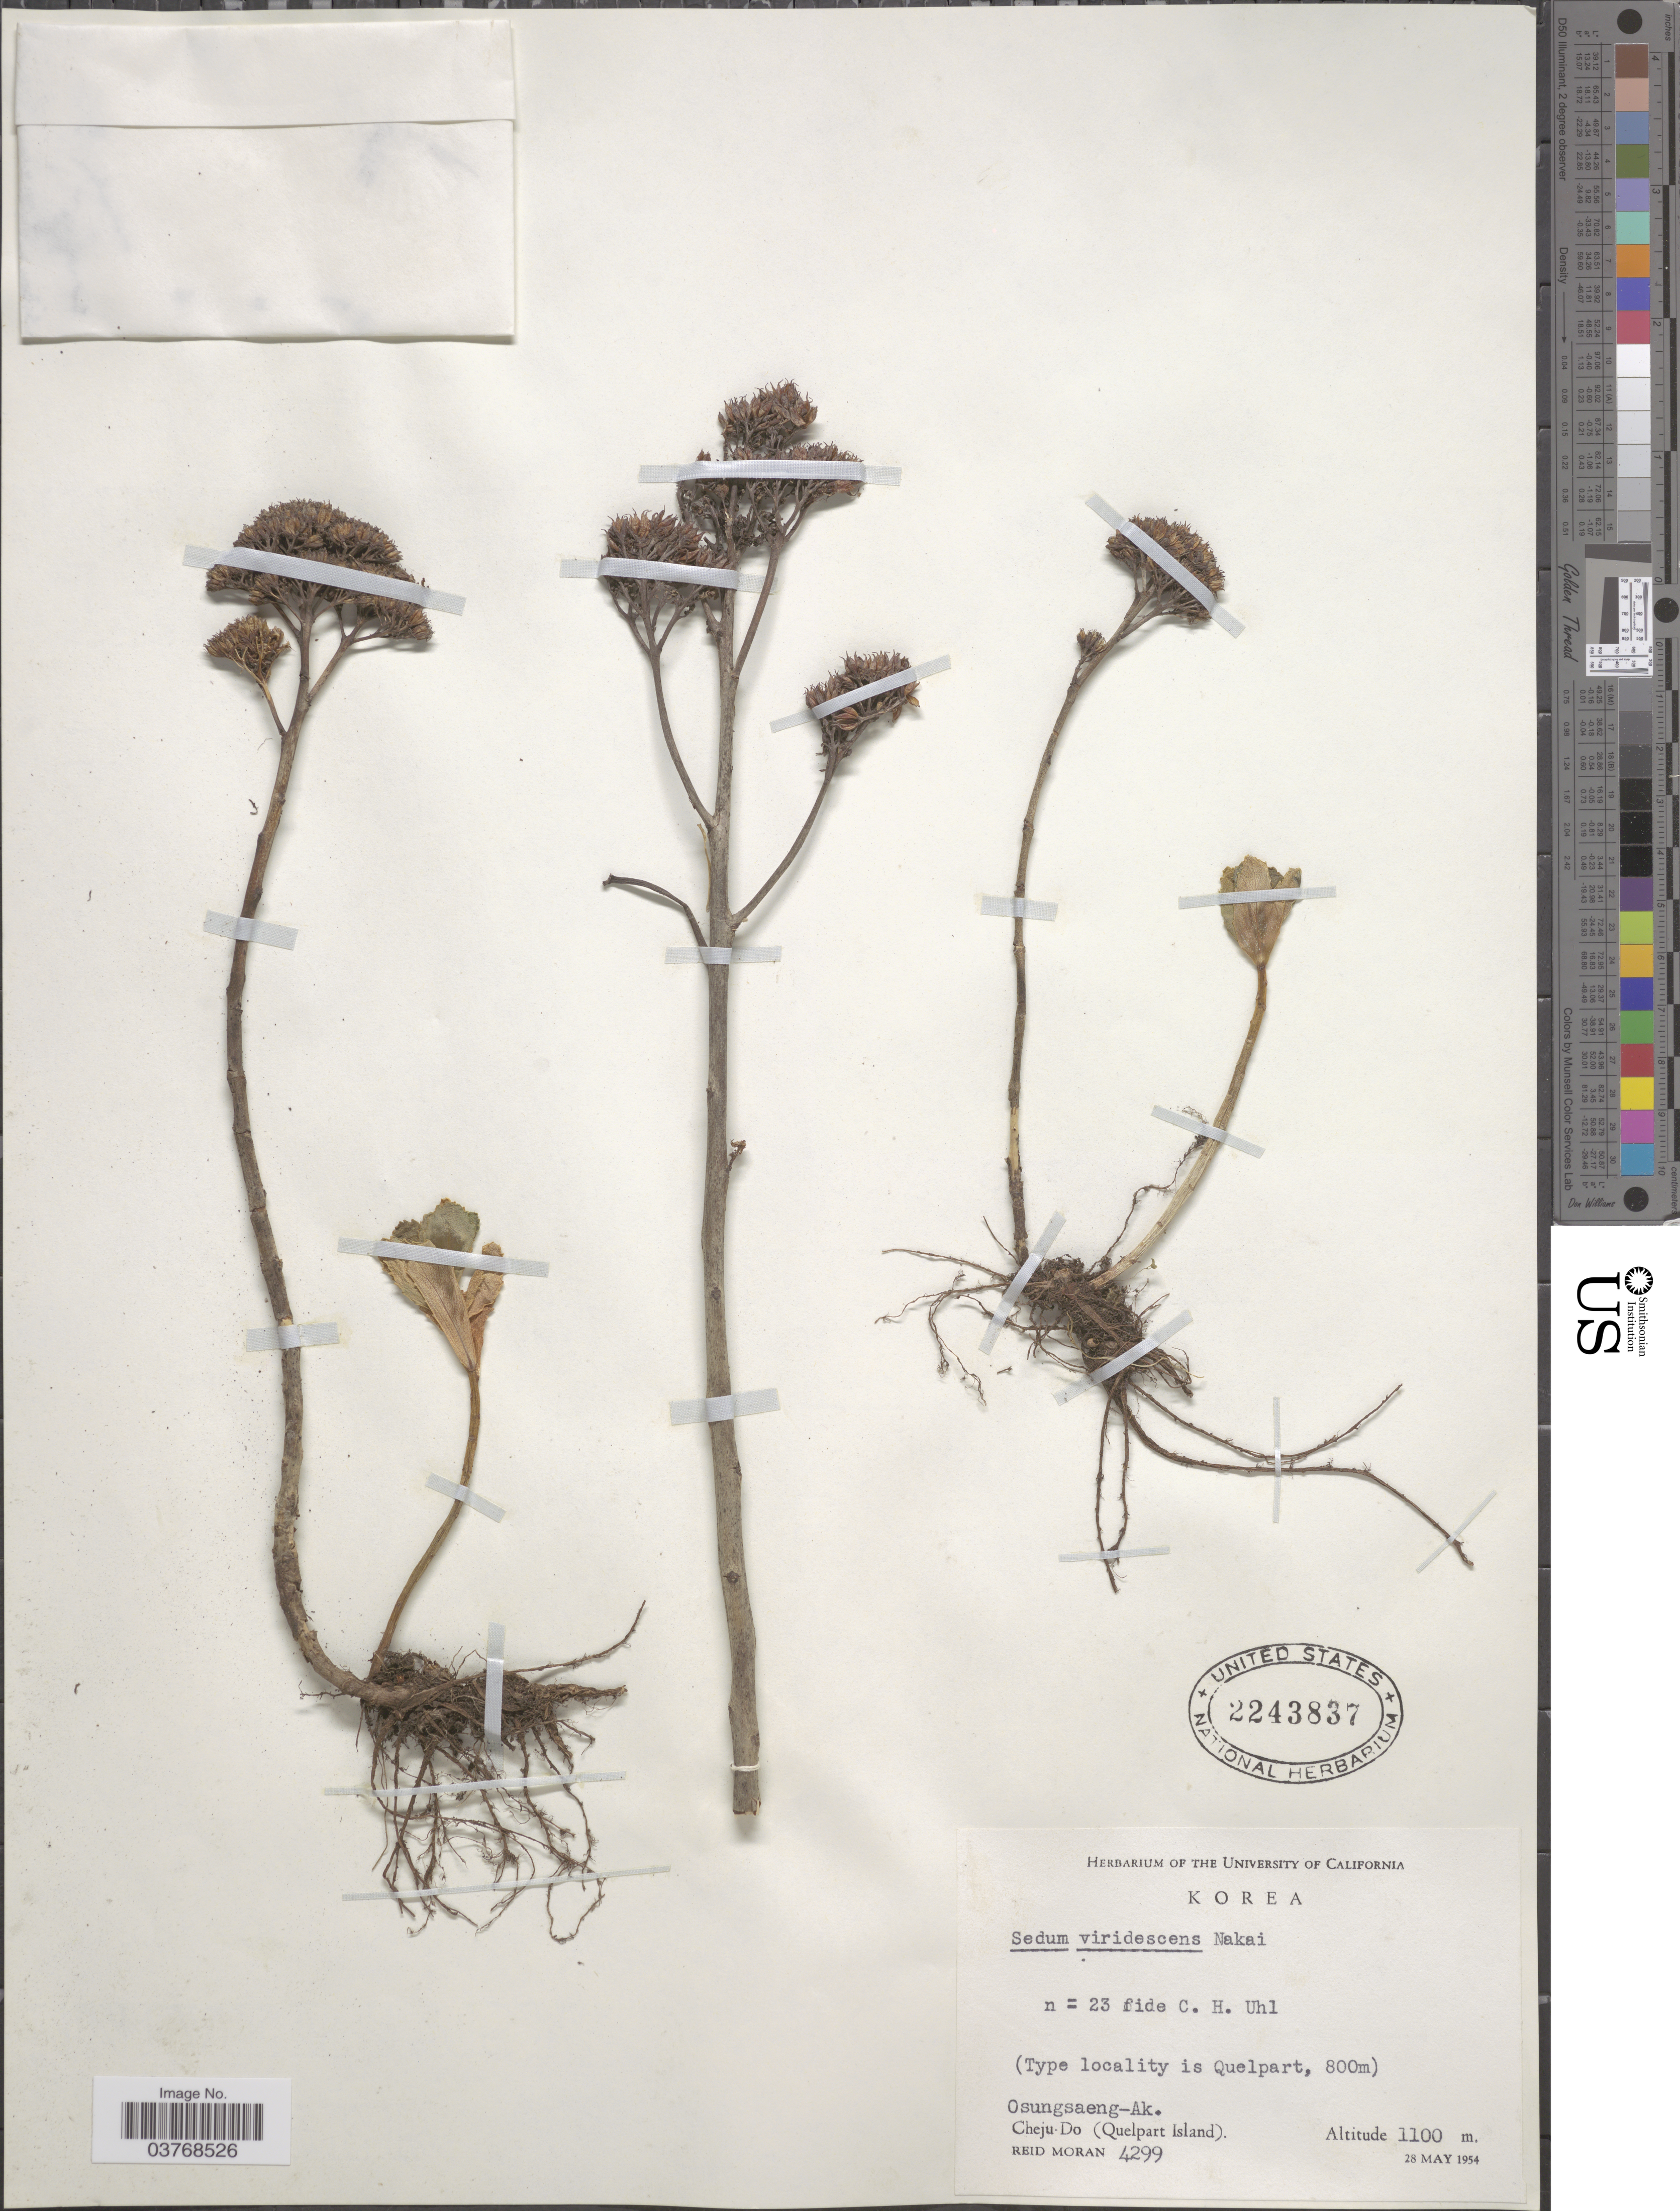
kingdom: Plantae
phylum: Tracheophyta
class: Magnoliopsida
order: Saxifragales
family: Crassulaceae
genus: Sedum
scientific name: Sedum viridescens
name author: Nakai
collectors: R. Moran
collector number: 4299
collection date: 1954-05-28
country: South Korea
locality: Quelpart. Osungsaeng-Ak. Cheju-Do (Quelpart Island).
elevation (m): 800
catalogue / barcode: US 2243837